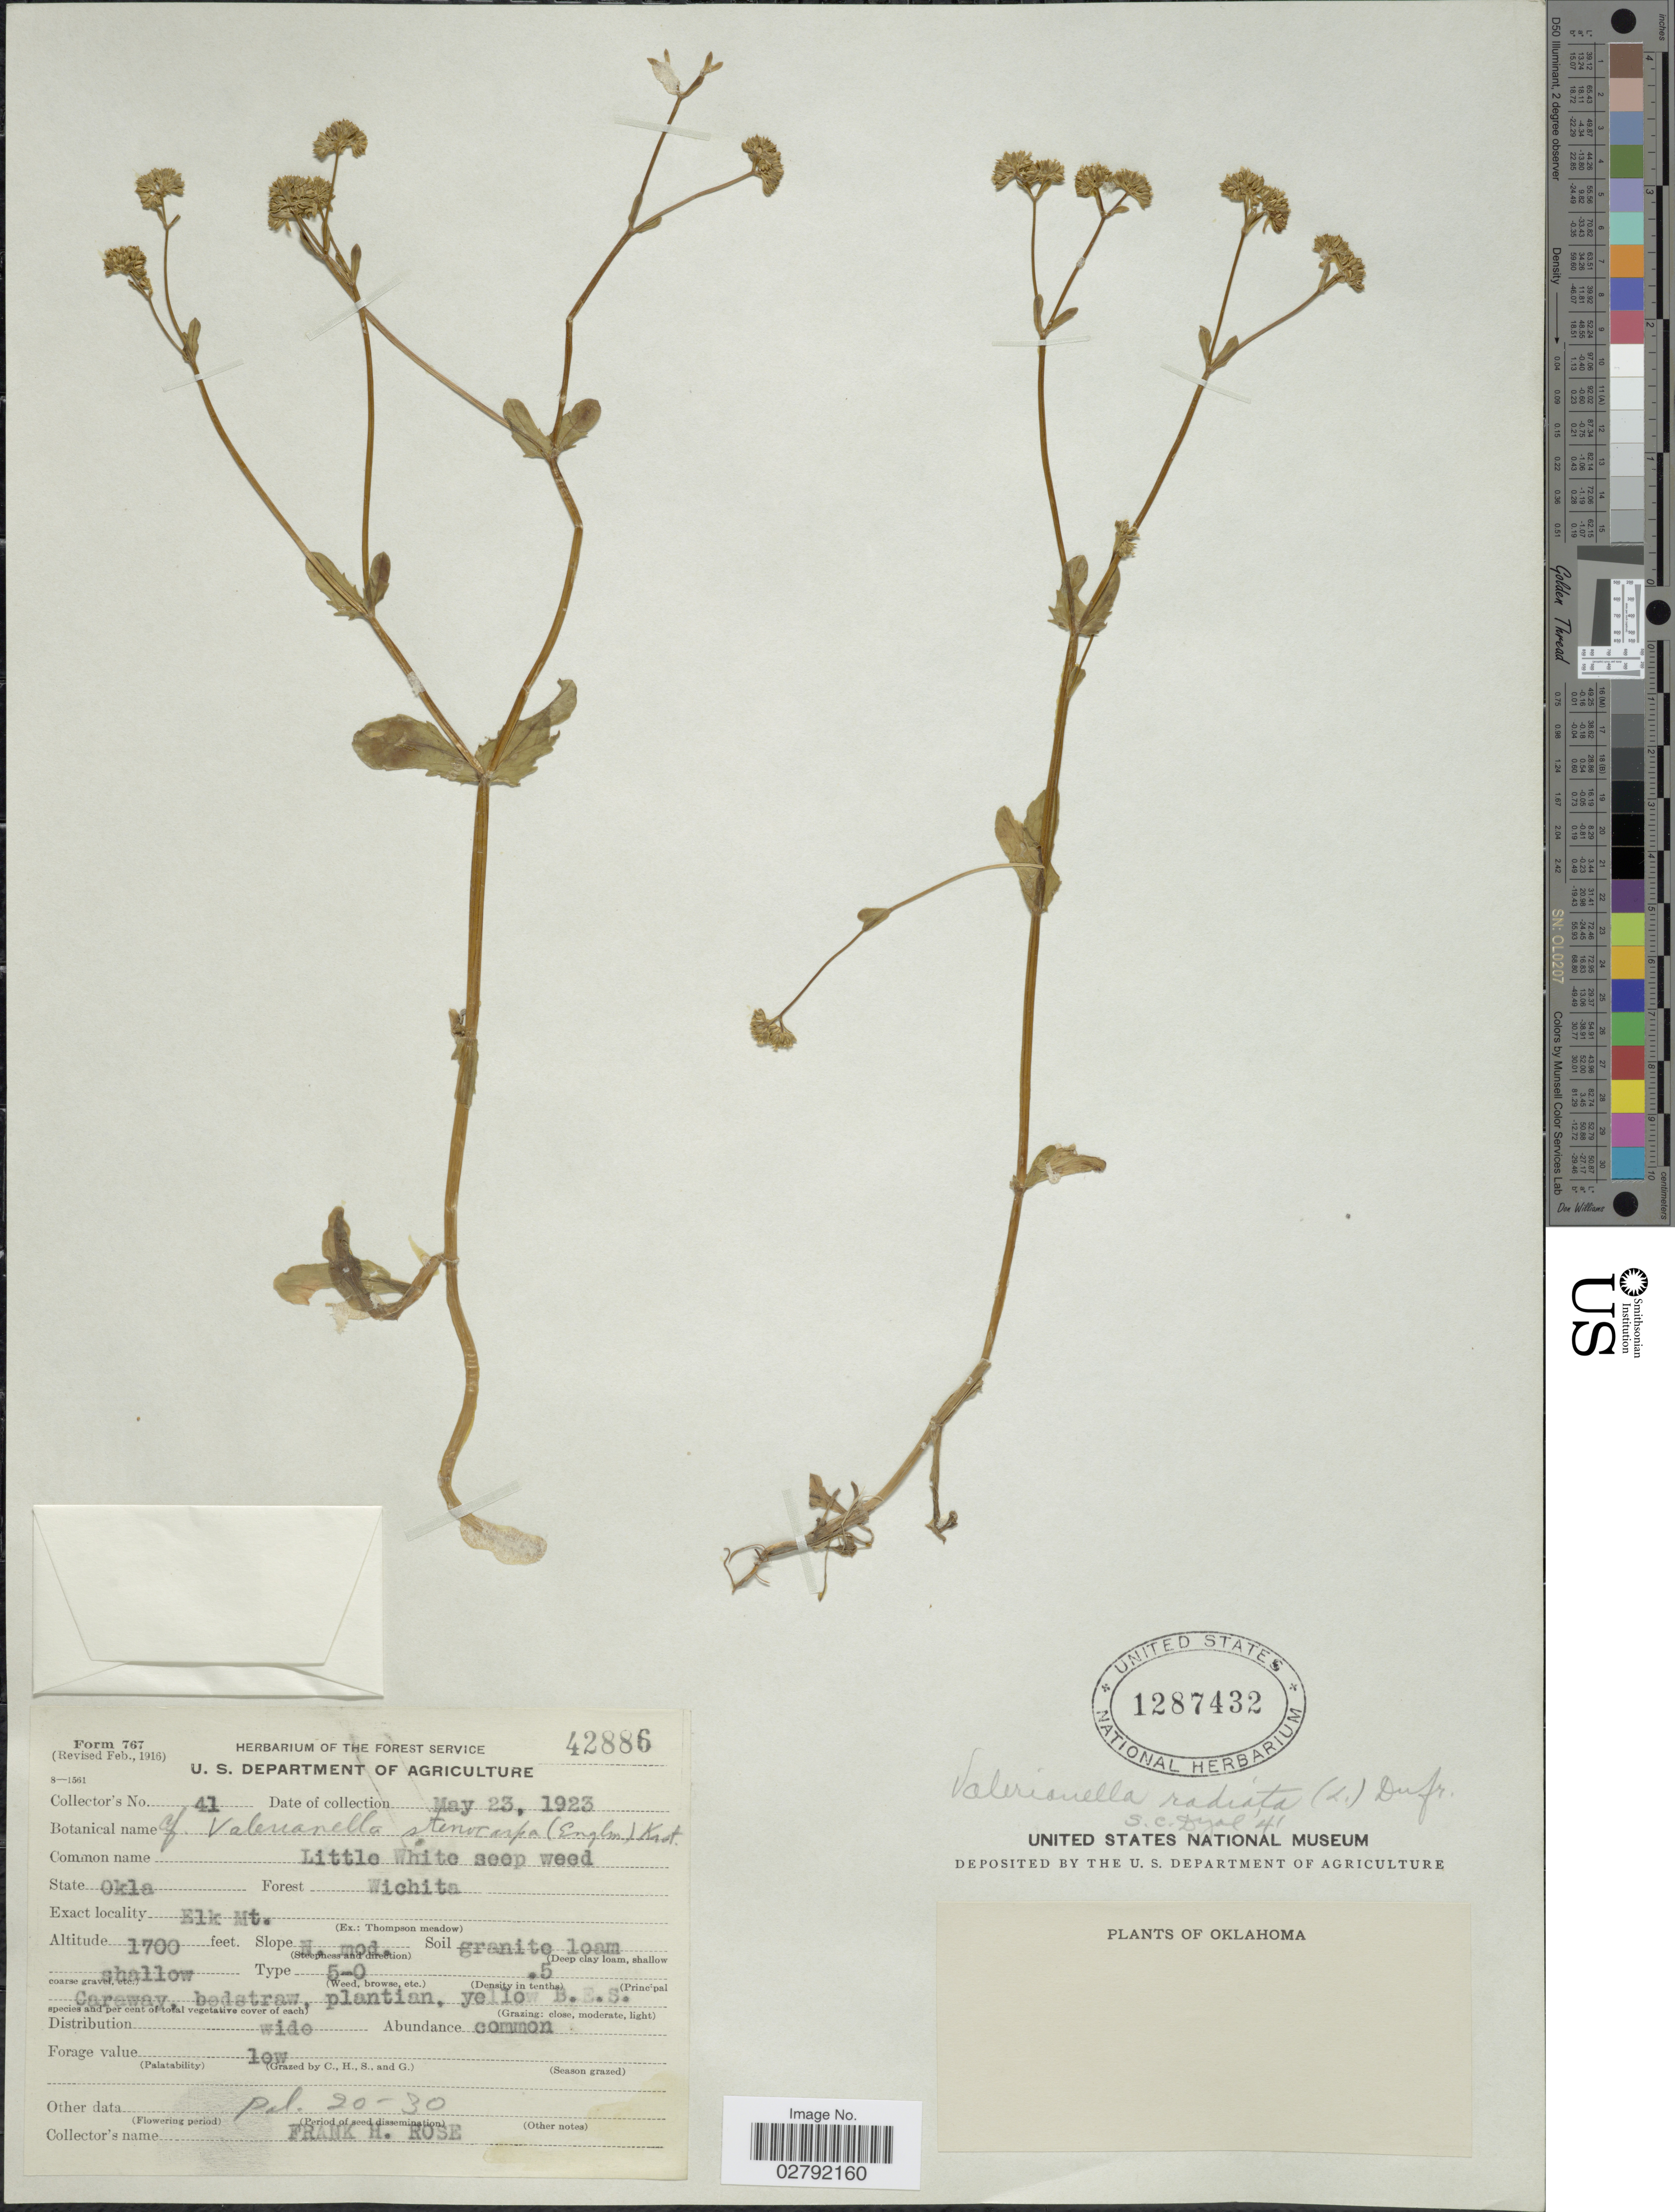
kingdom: Plantae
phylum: Tracheophyta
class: Magnoliopsida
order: Dipsacales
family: Caprifoliaceae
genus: Valerianella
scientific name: Valerianella radiata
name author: (L.) Dufr.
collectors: F. H. Rose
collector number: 41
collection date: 1923-05-23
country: United States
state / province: Oklahoma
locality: Forest Wichita, Elk Mt.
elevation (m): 518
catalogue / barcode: US 1287432